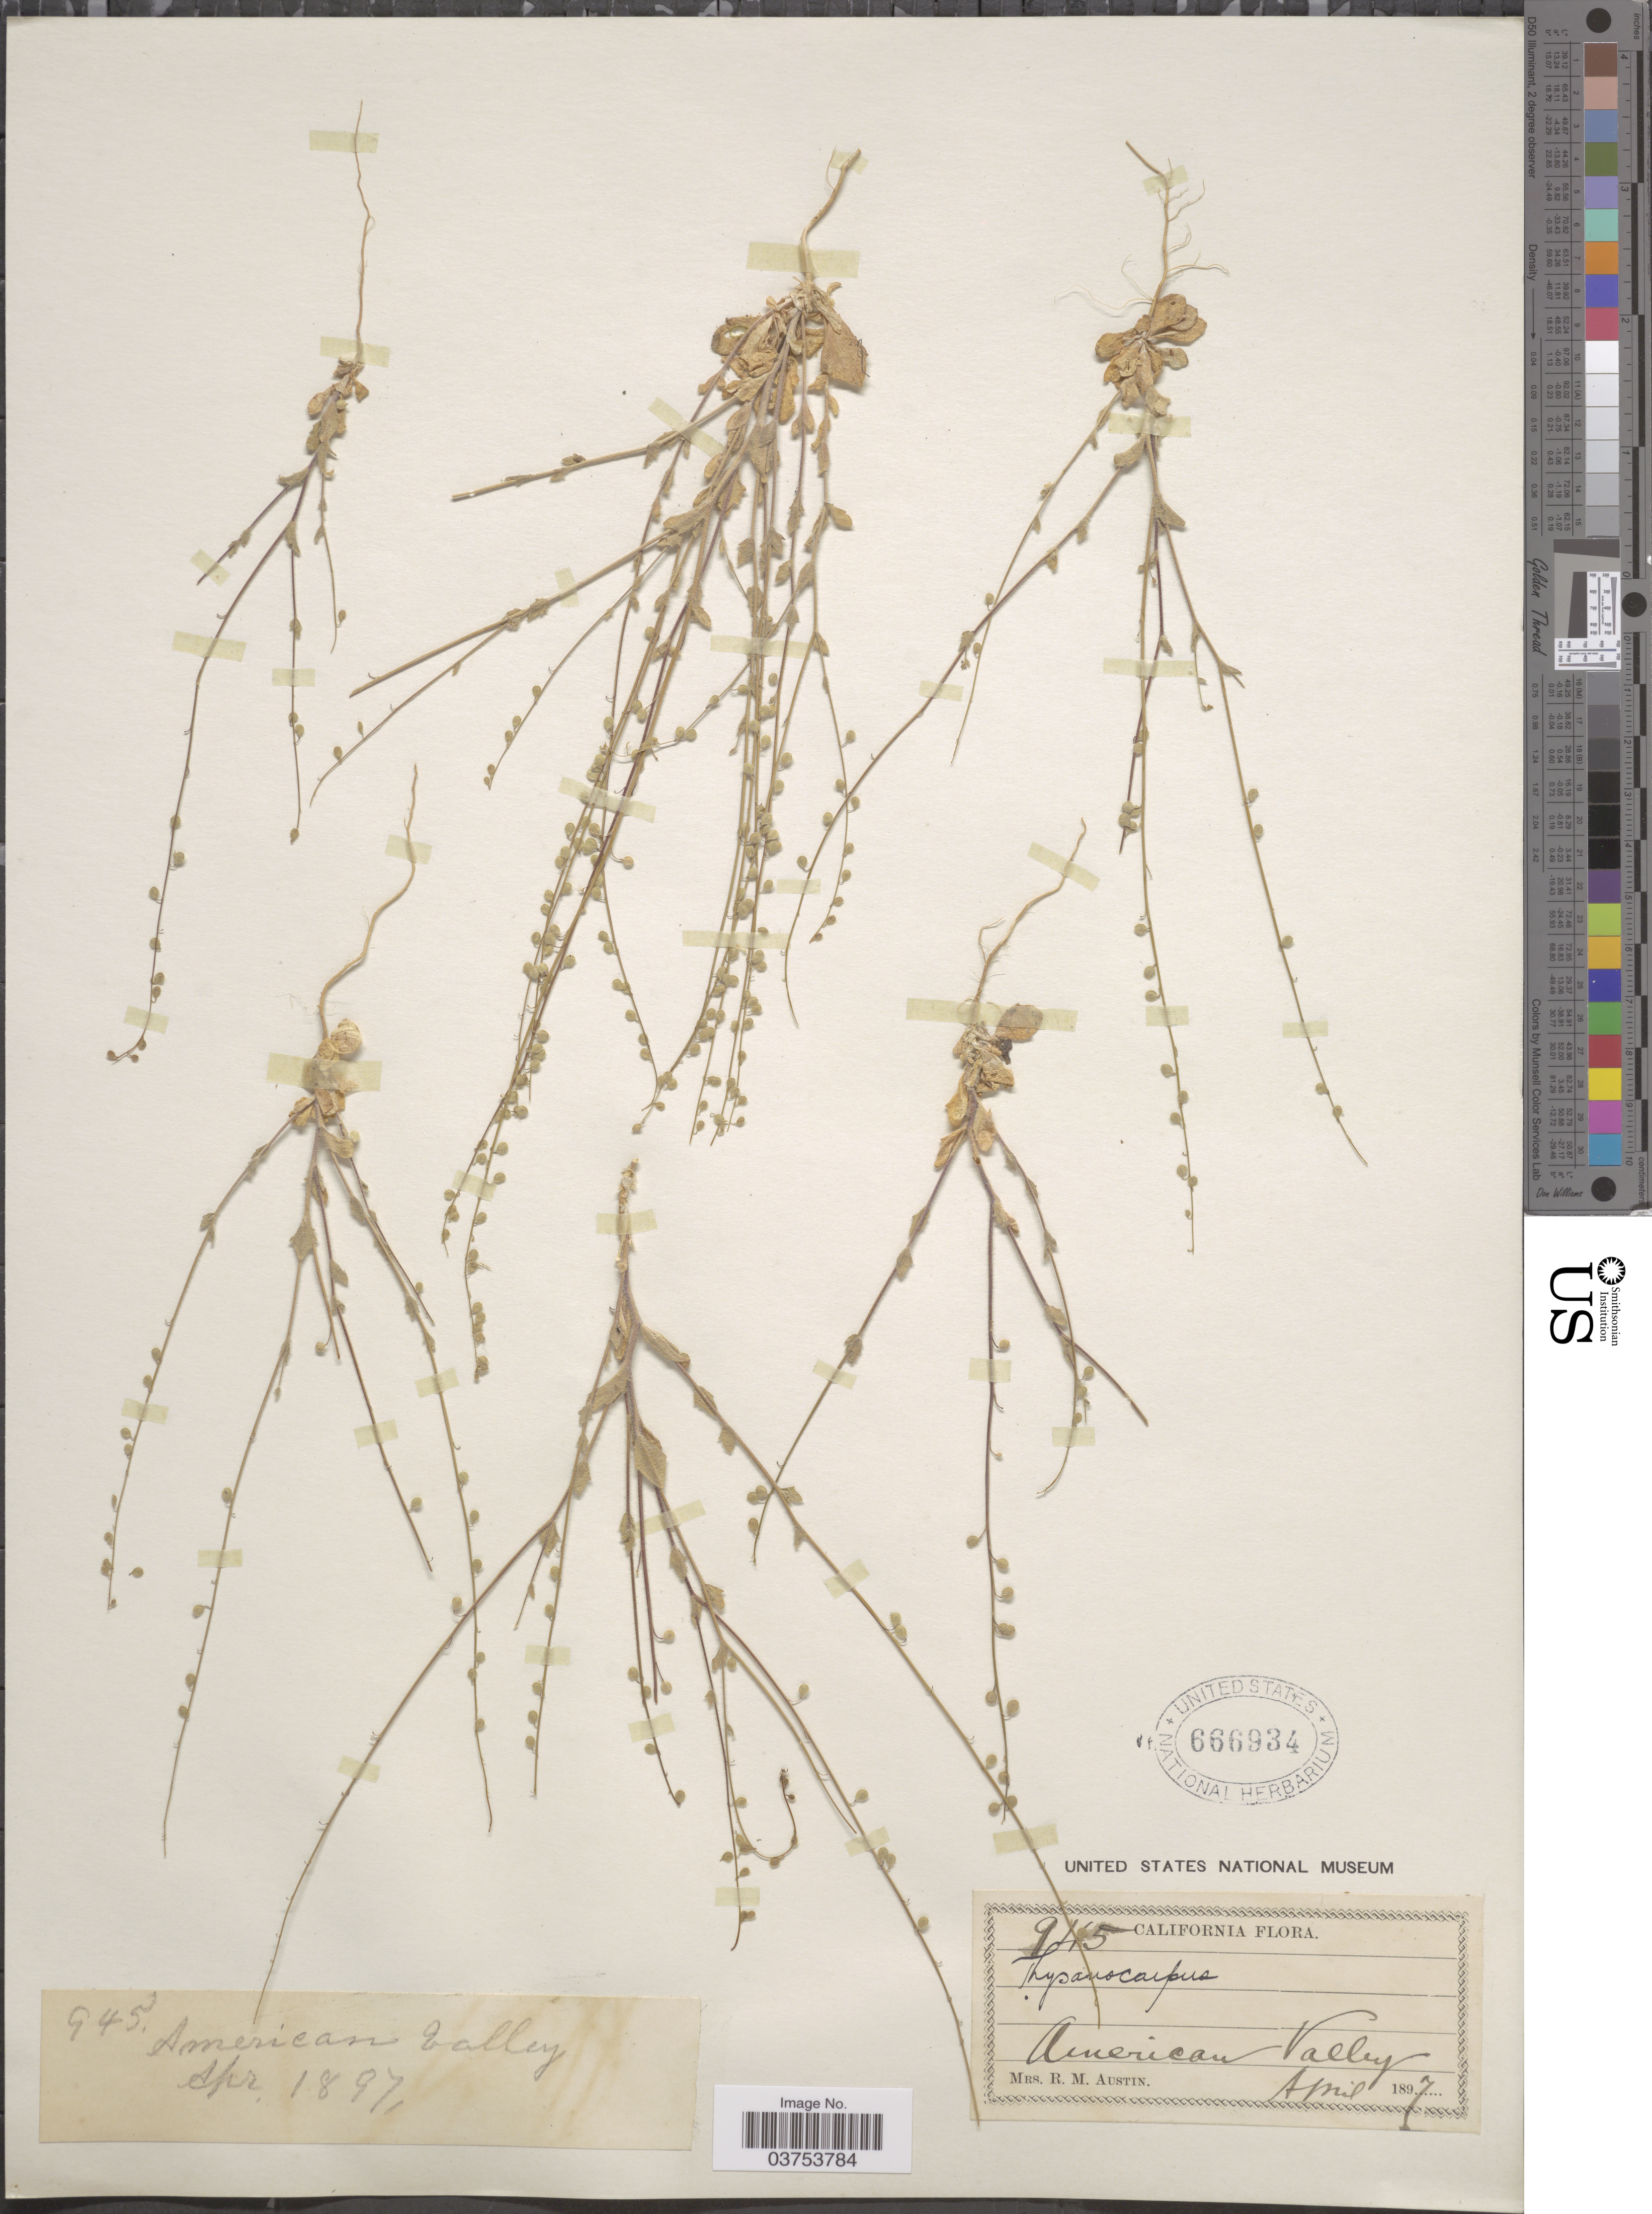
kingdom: Plantae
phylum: Tracheophyta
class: Magnoliopsida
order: Brassicales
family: Brassicaceae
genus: Athysanus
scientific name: Athysanus pusillus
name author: (Hook.) Greene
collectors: R. Austin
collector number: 945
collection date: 1897-04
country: United States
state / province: California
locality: American Valley.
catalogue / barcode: US 666934